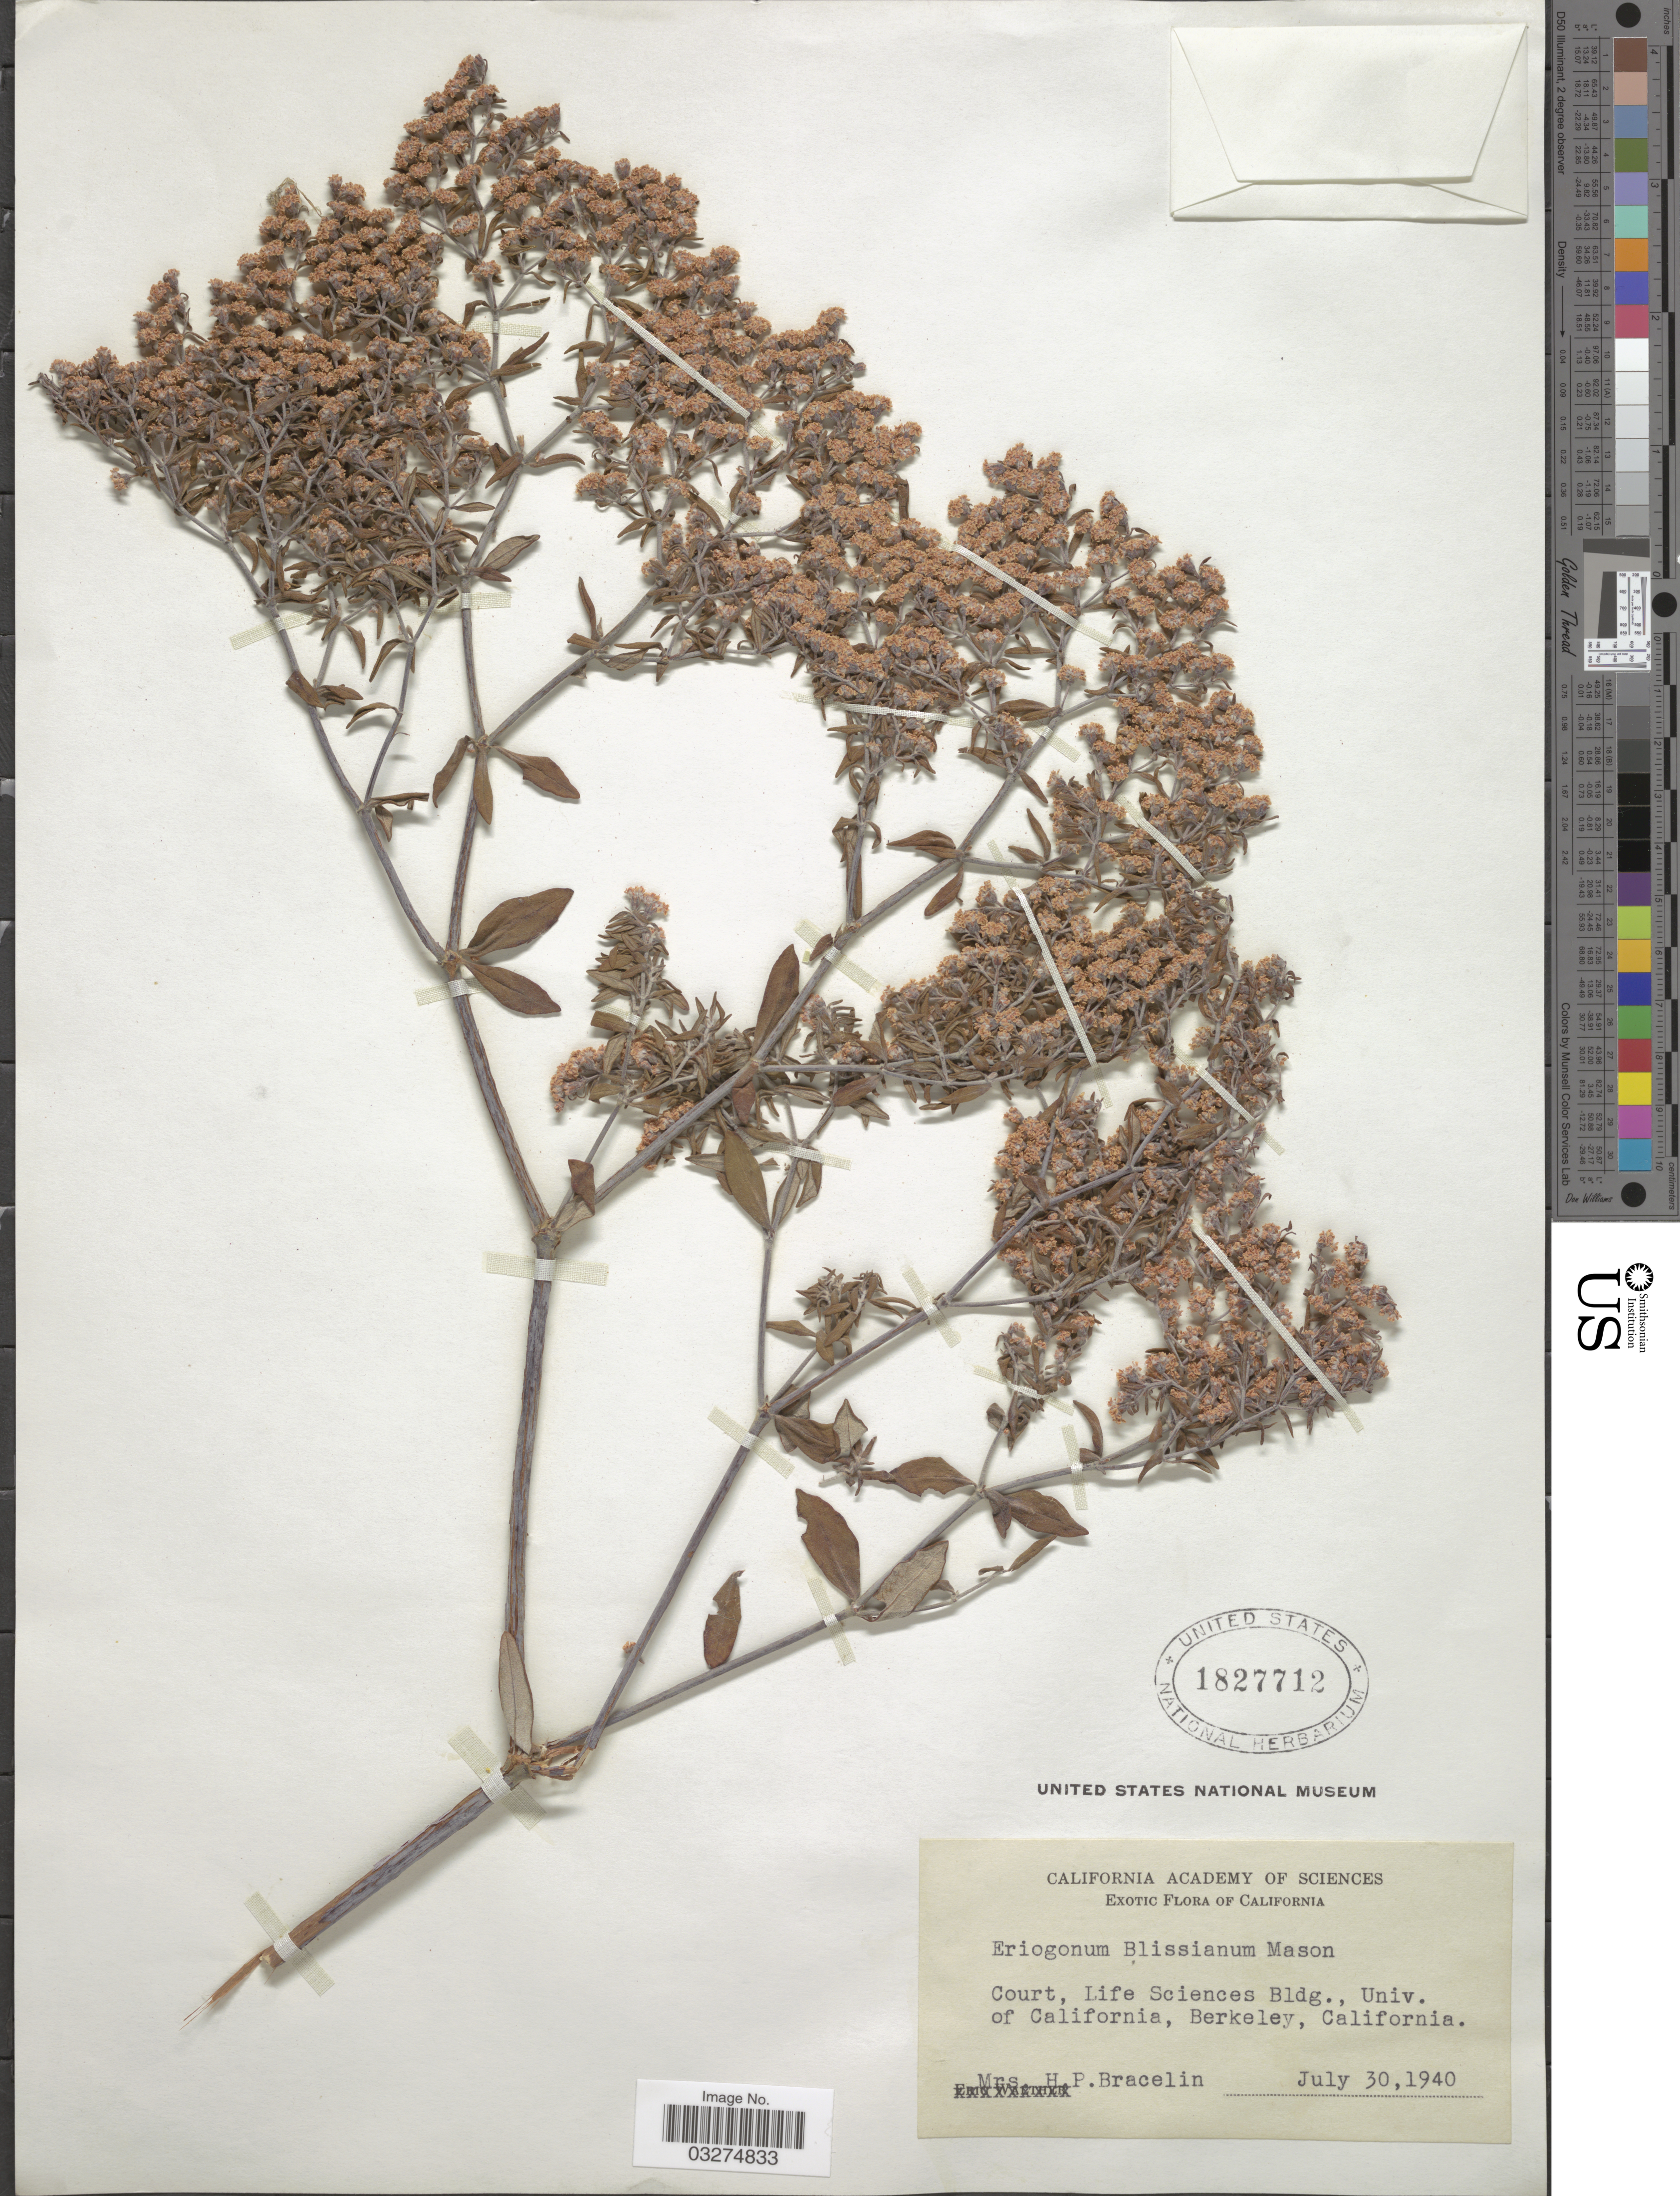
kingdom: Plantae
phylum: Tracheophyta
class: Magnoliopsida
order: Caryophyllales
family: Polygonaceae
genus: Eriogonum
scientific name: Eriogonum x blissianum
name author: H. Mason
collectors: H. Bracelin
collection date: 1940-07-30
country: United States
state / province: California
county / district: Alameda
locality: Court, Life Sciences Bldg., Univ. of California, Berkeley.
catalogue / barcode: US 1827712